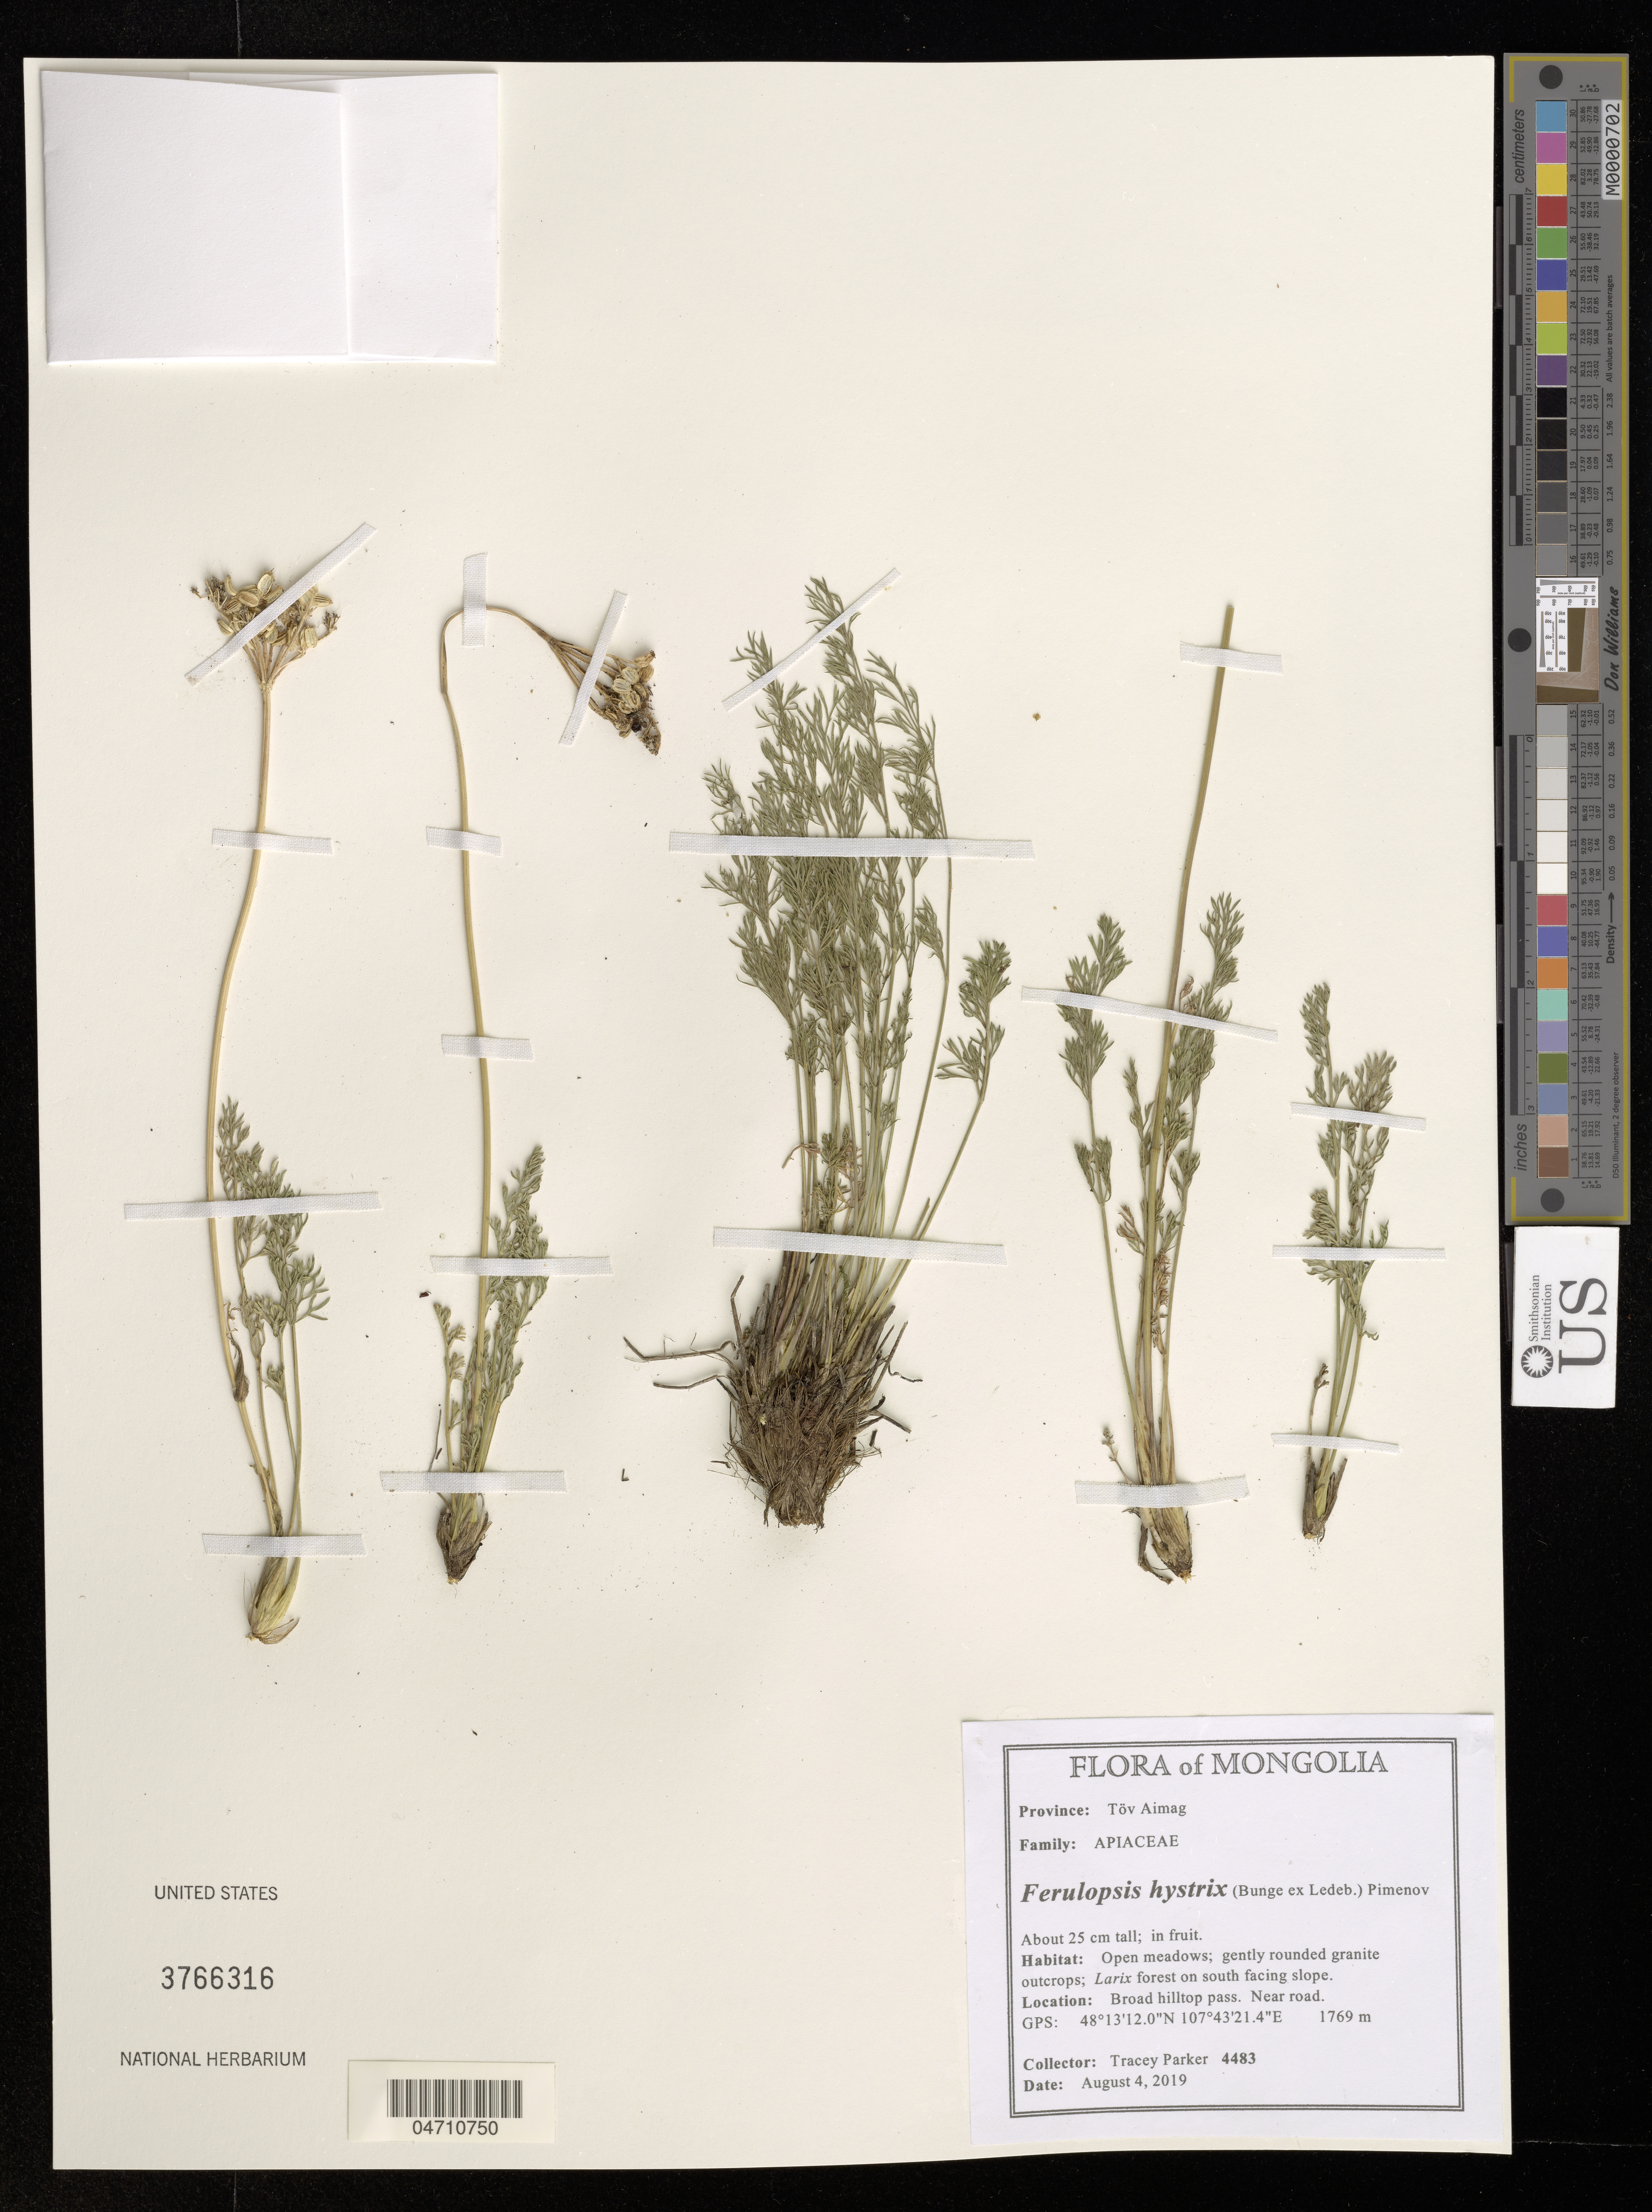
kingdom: Plantae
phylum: Tracheophyta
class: Magnoliopsida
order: Apiales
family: Apiaceae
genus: Ferulopsis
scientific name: Ferulopsis hystrix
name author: (Bunge) Pimenov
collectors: T. Parker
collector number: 4483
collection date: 2019-08-04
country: Mongolia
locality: Province: Töv Aimag. Broad hilltop pass. Near road.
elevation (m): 1769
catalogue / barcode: US 3766316